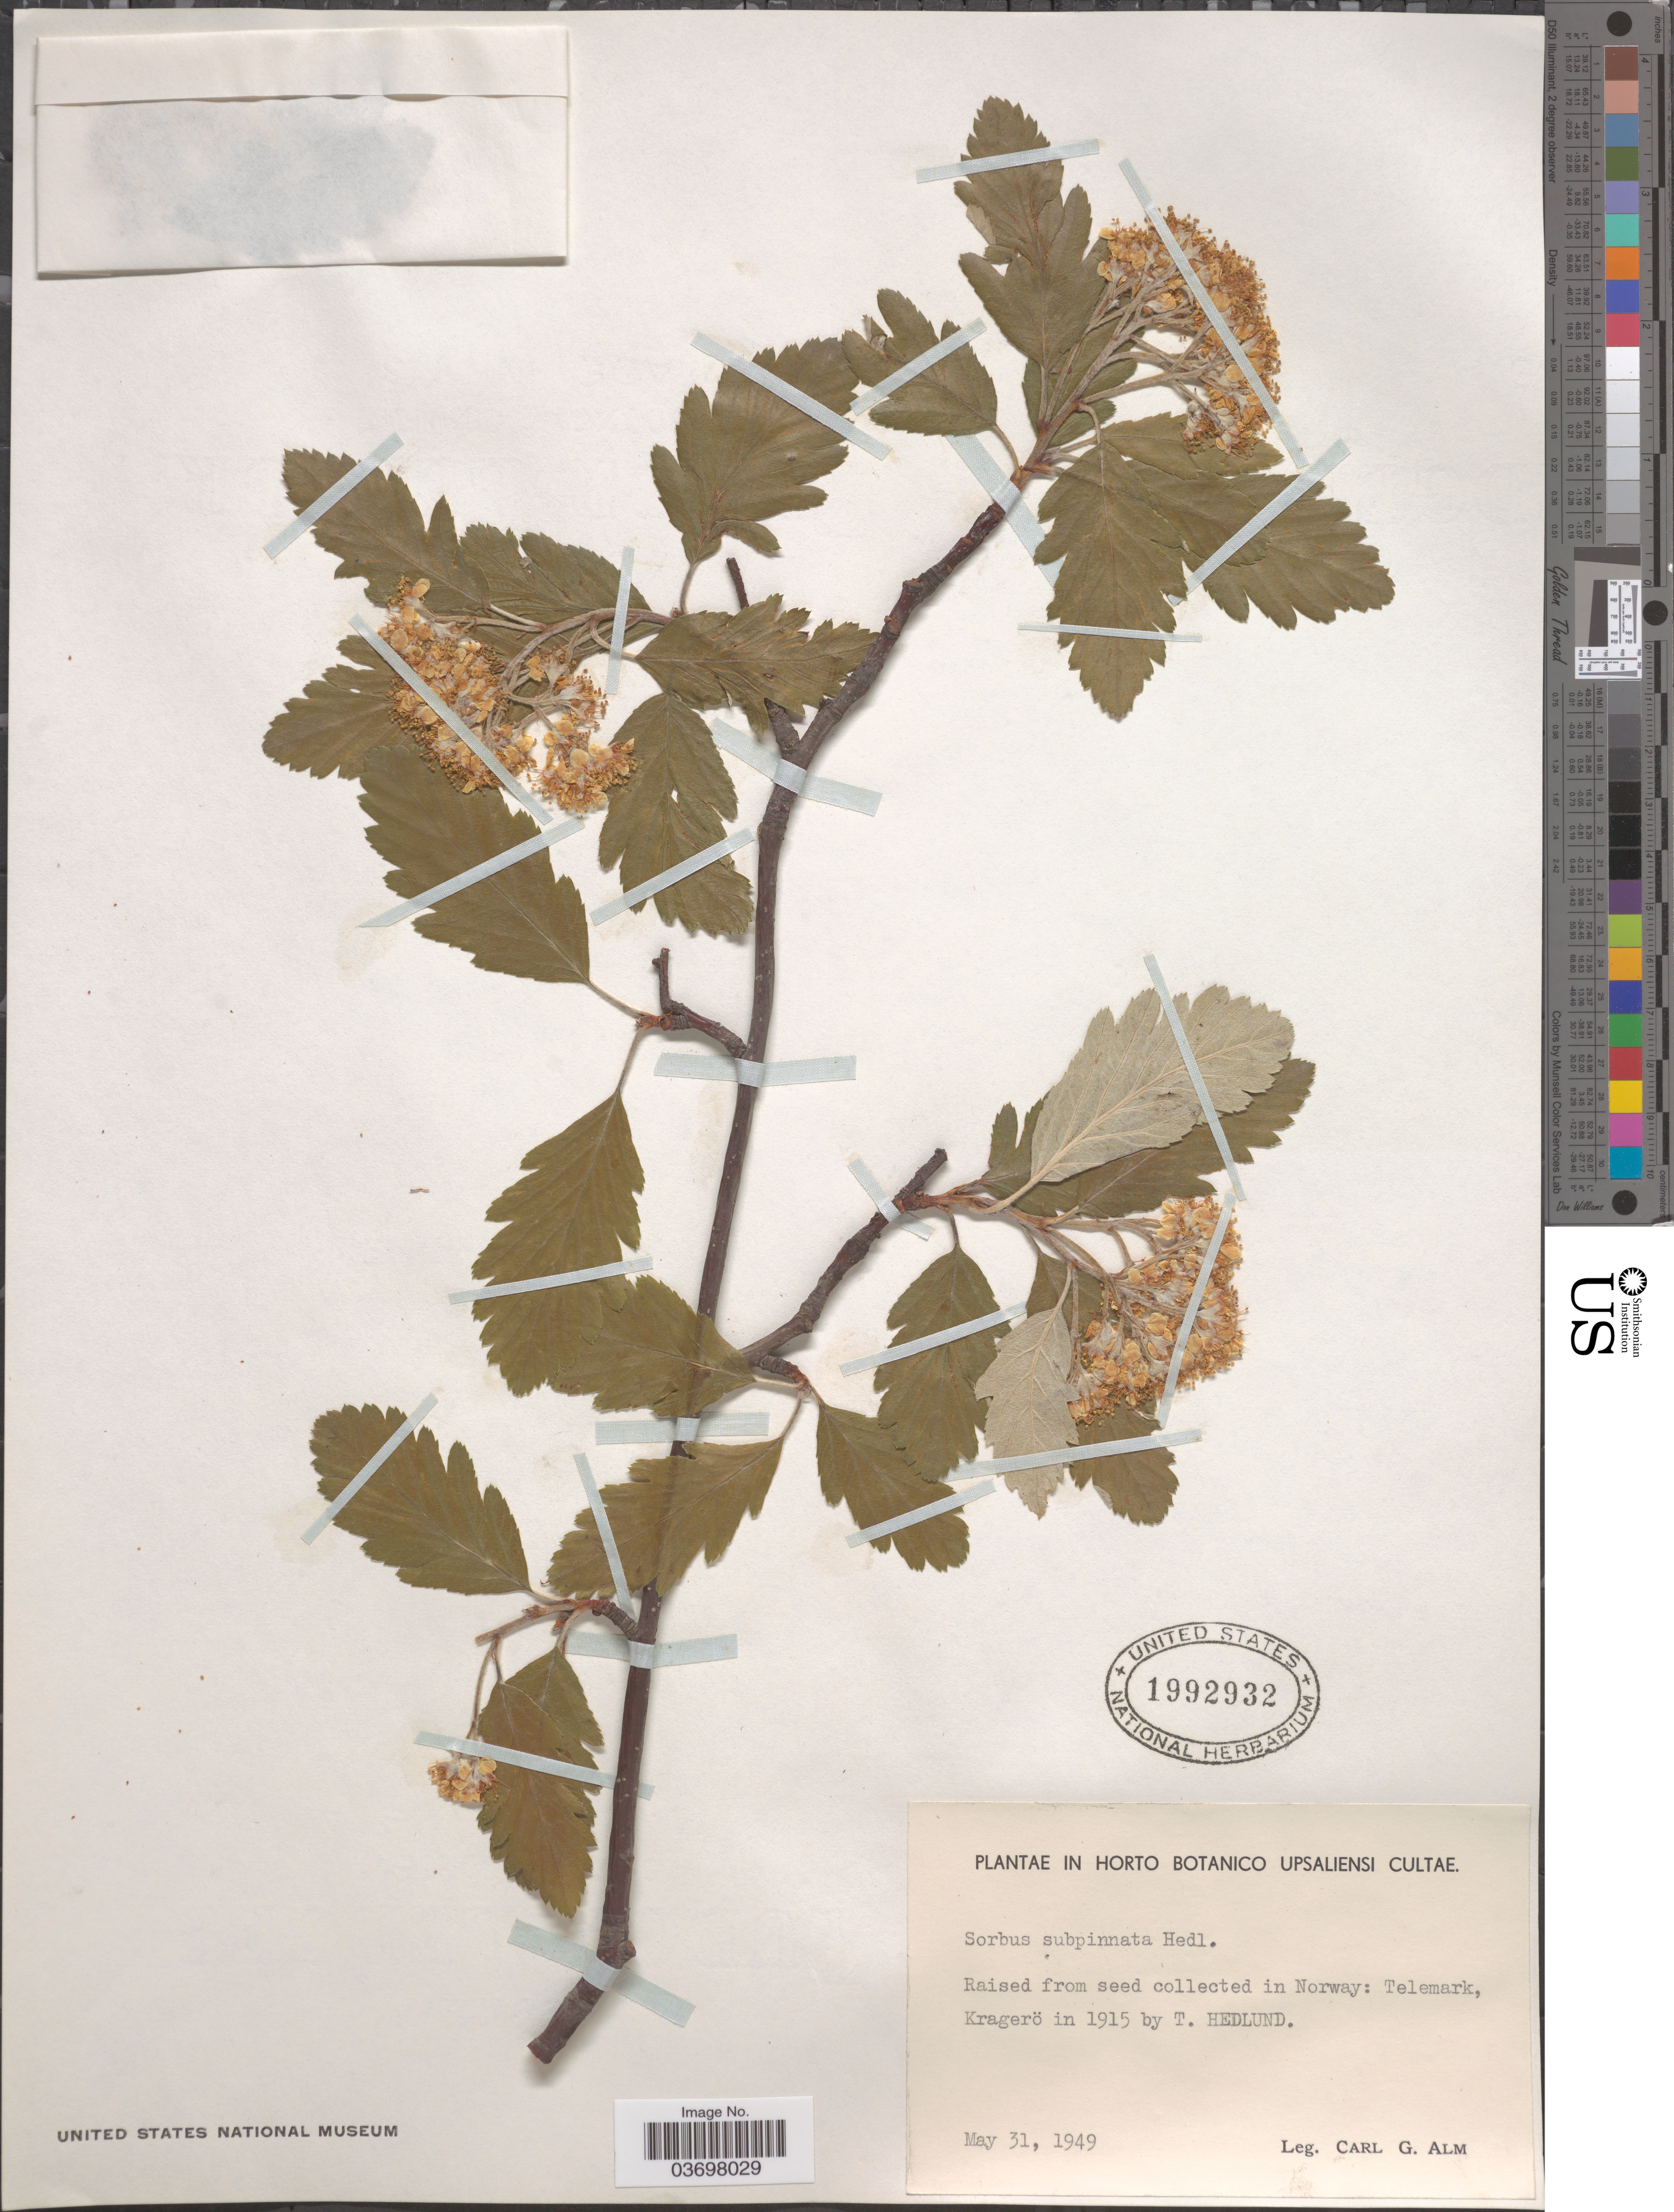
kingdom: Plantae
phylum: Tracheophyta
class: Magnoliopsida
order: Rosales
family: Rosaceae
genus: Sorbus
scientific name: Sorbus subpinnata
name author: Hedl.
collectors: C. G. Alm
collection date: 1949-05-31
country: Sweden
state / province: Uppsala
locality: Horto Botanico Upsaliensi Cultae.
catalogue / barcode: US 1992932